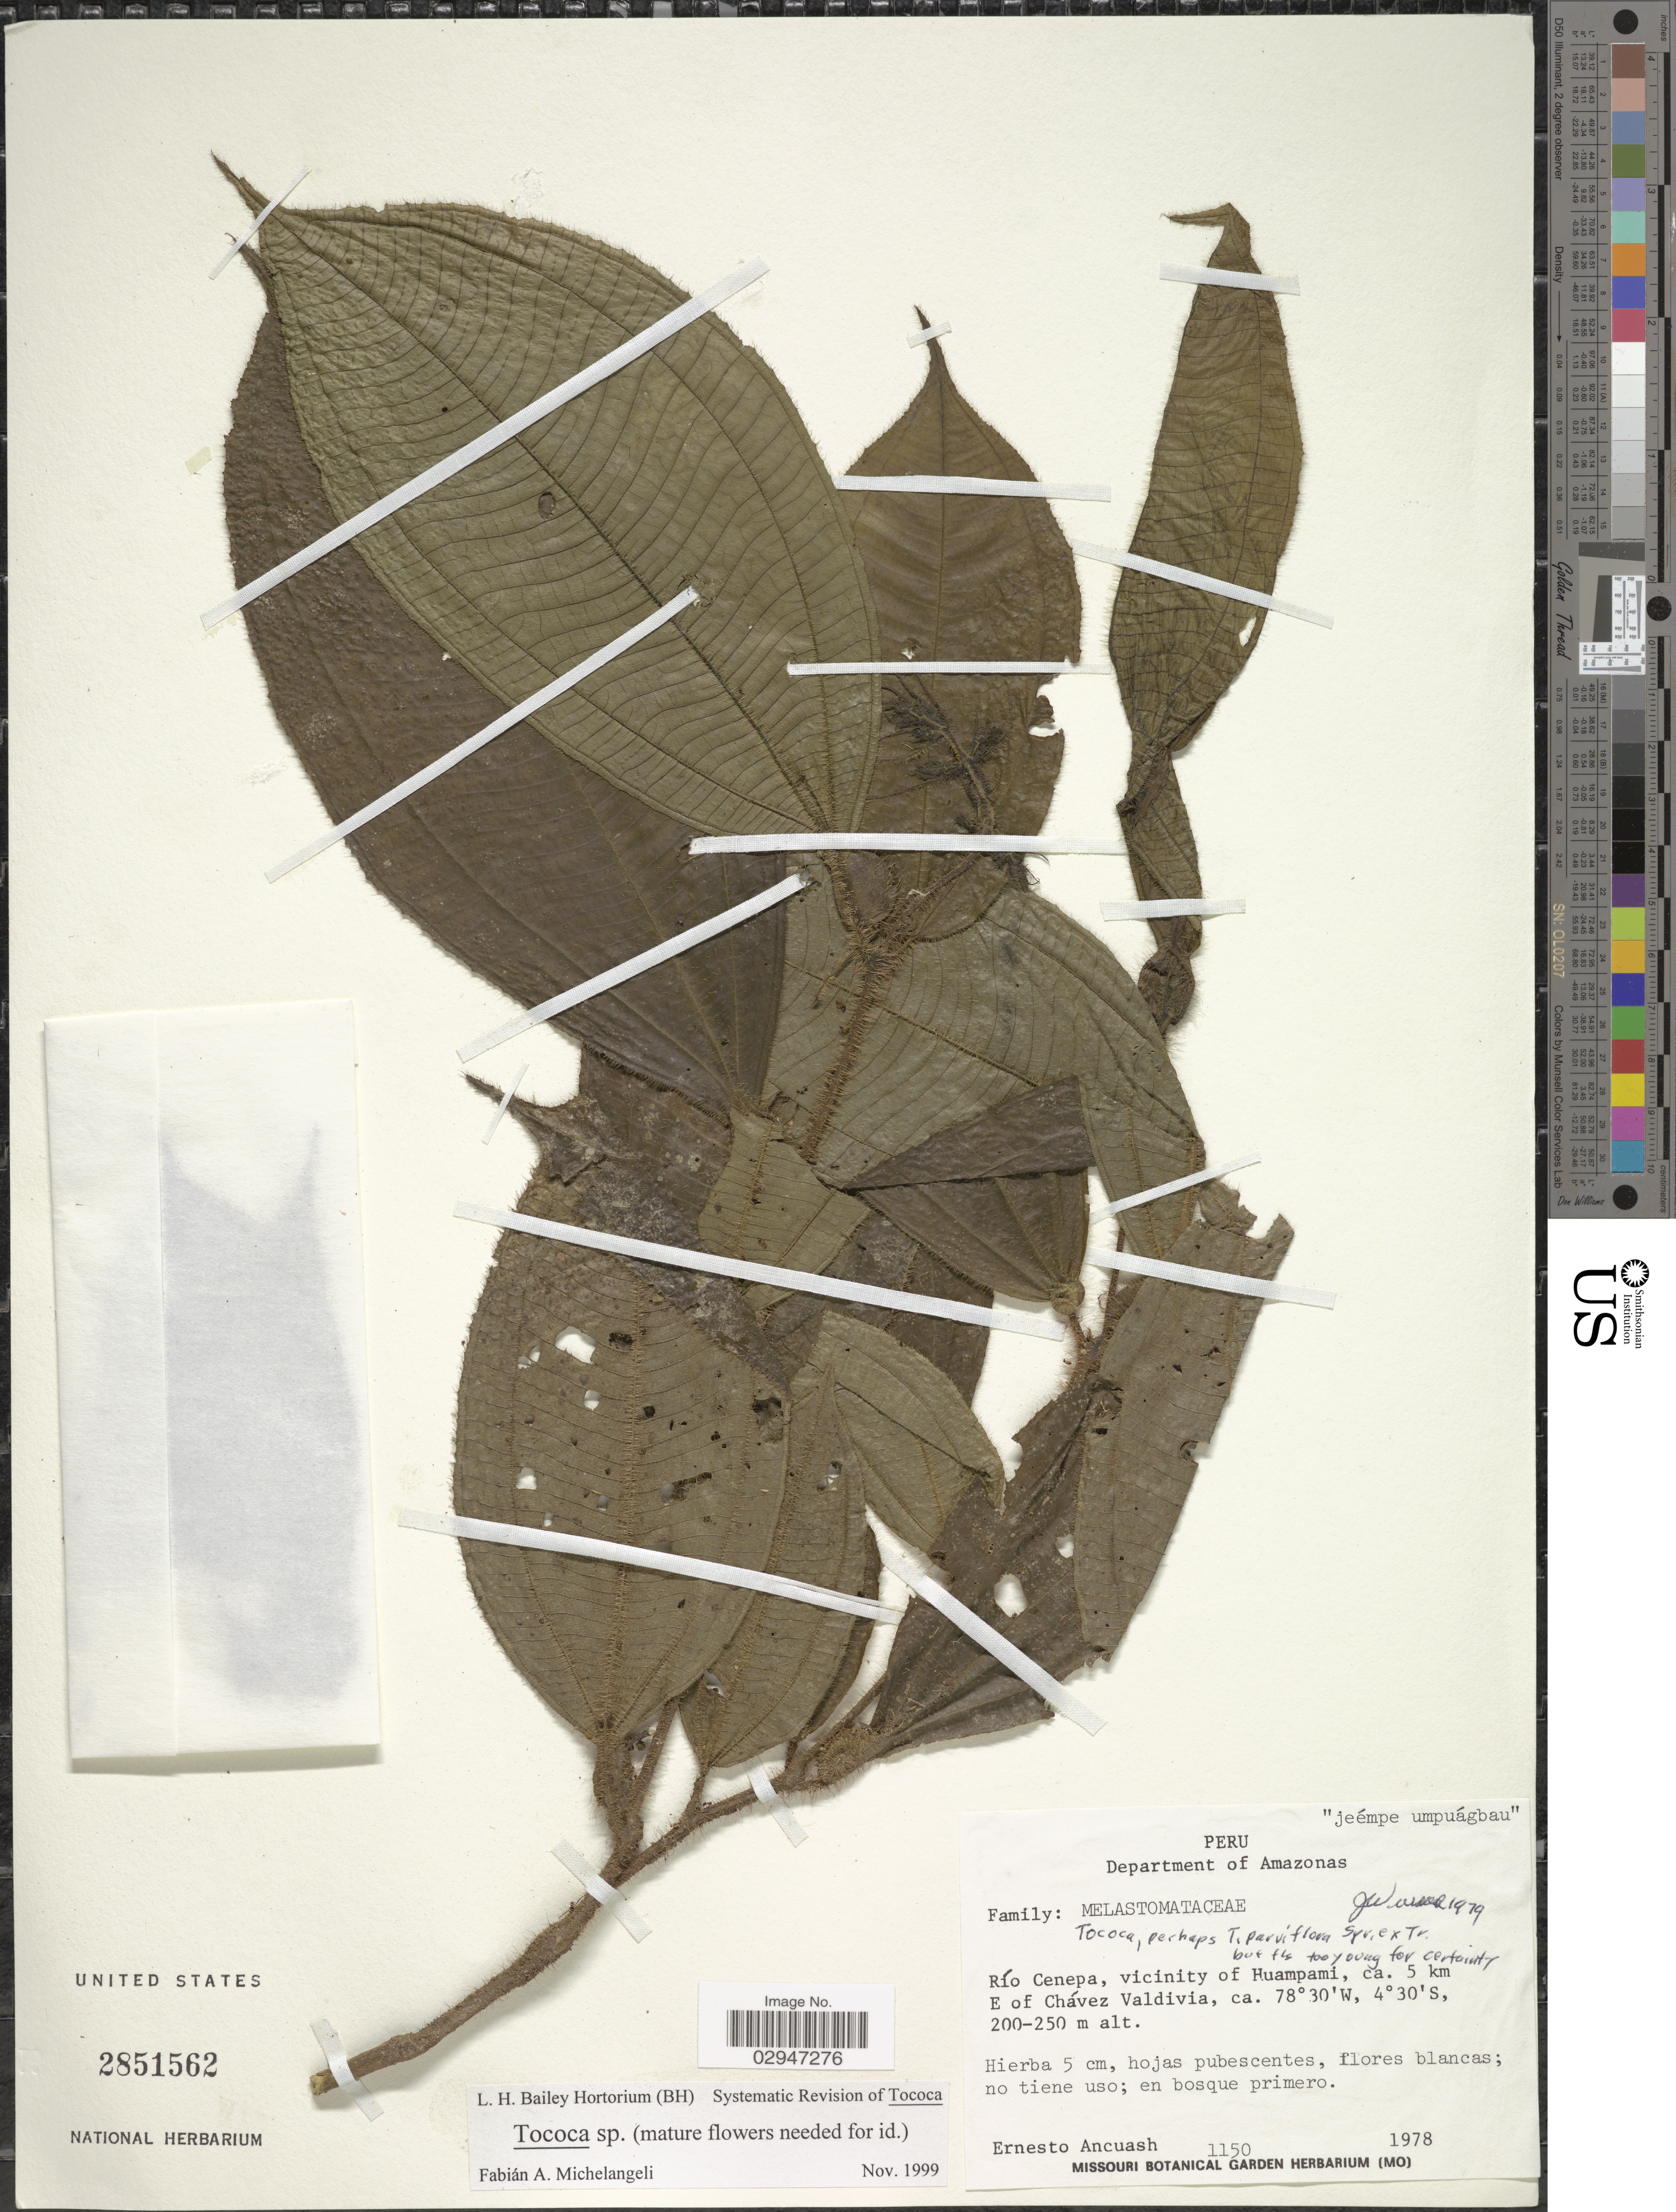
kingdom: Plantae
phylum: Tracheophyta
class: Magnoliopsida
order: Myrtales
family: Melastomataceae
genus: Tococa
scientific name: Tococa sp.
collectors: E. Ancuash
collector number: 1150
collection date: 1978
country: Peru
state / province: Amazonas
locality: Department of Amazonas. Río Cenepa, vicinity of Huampami, ca. 5 km E of Chávez Valdivia.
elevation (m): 200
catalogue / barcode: US 2851562